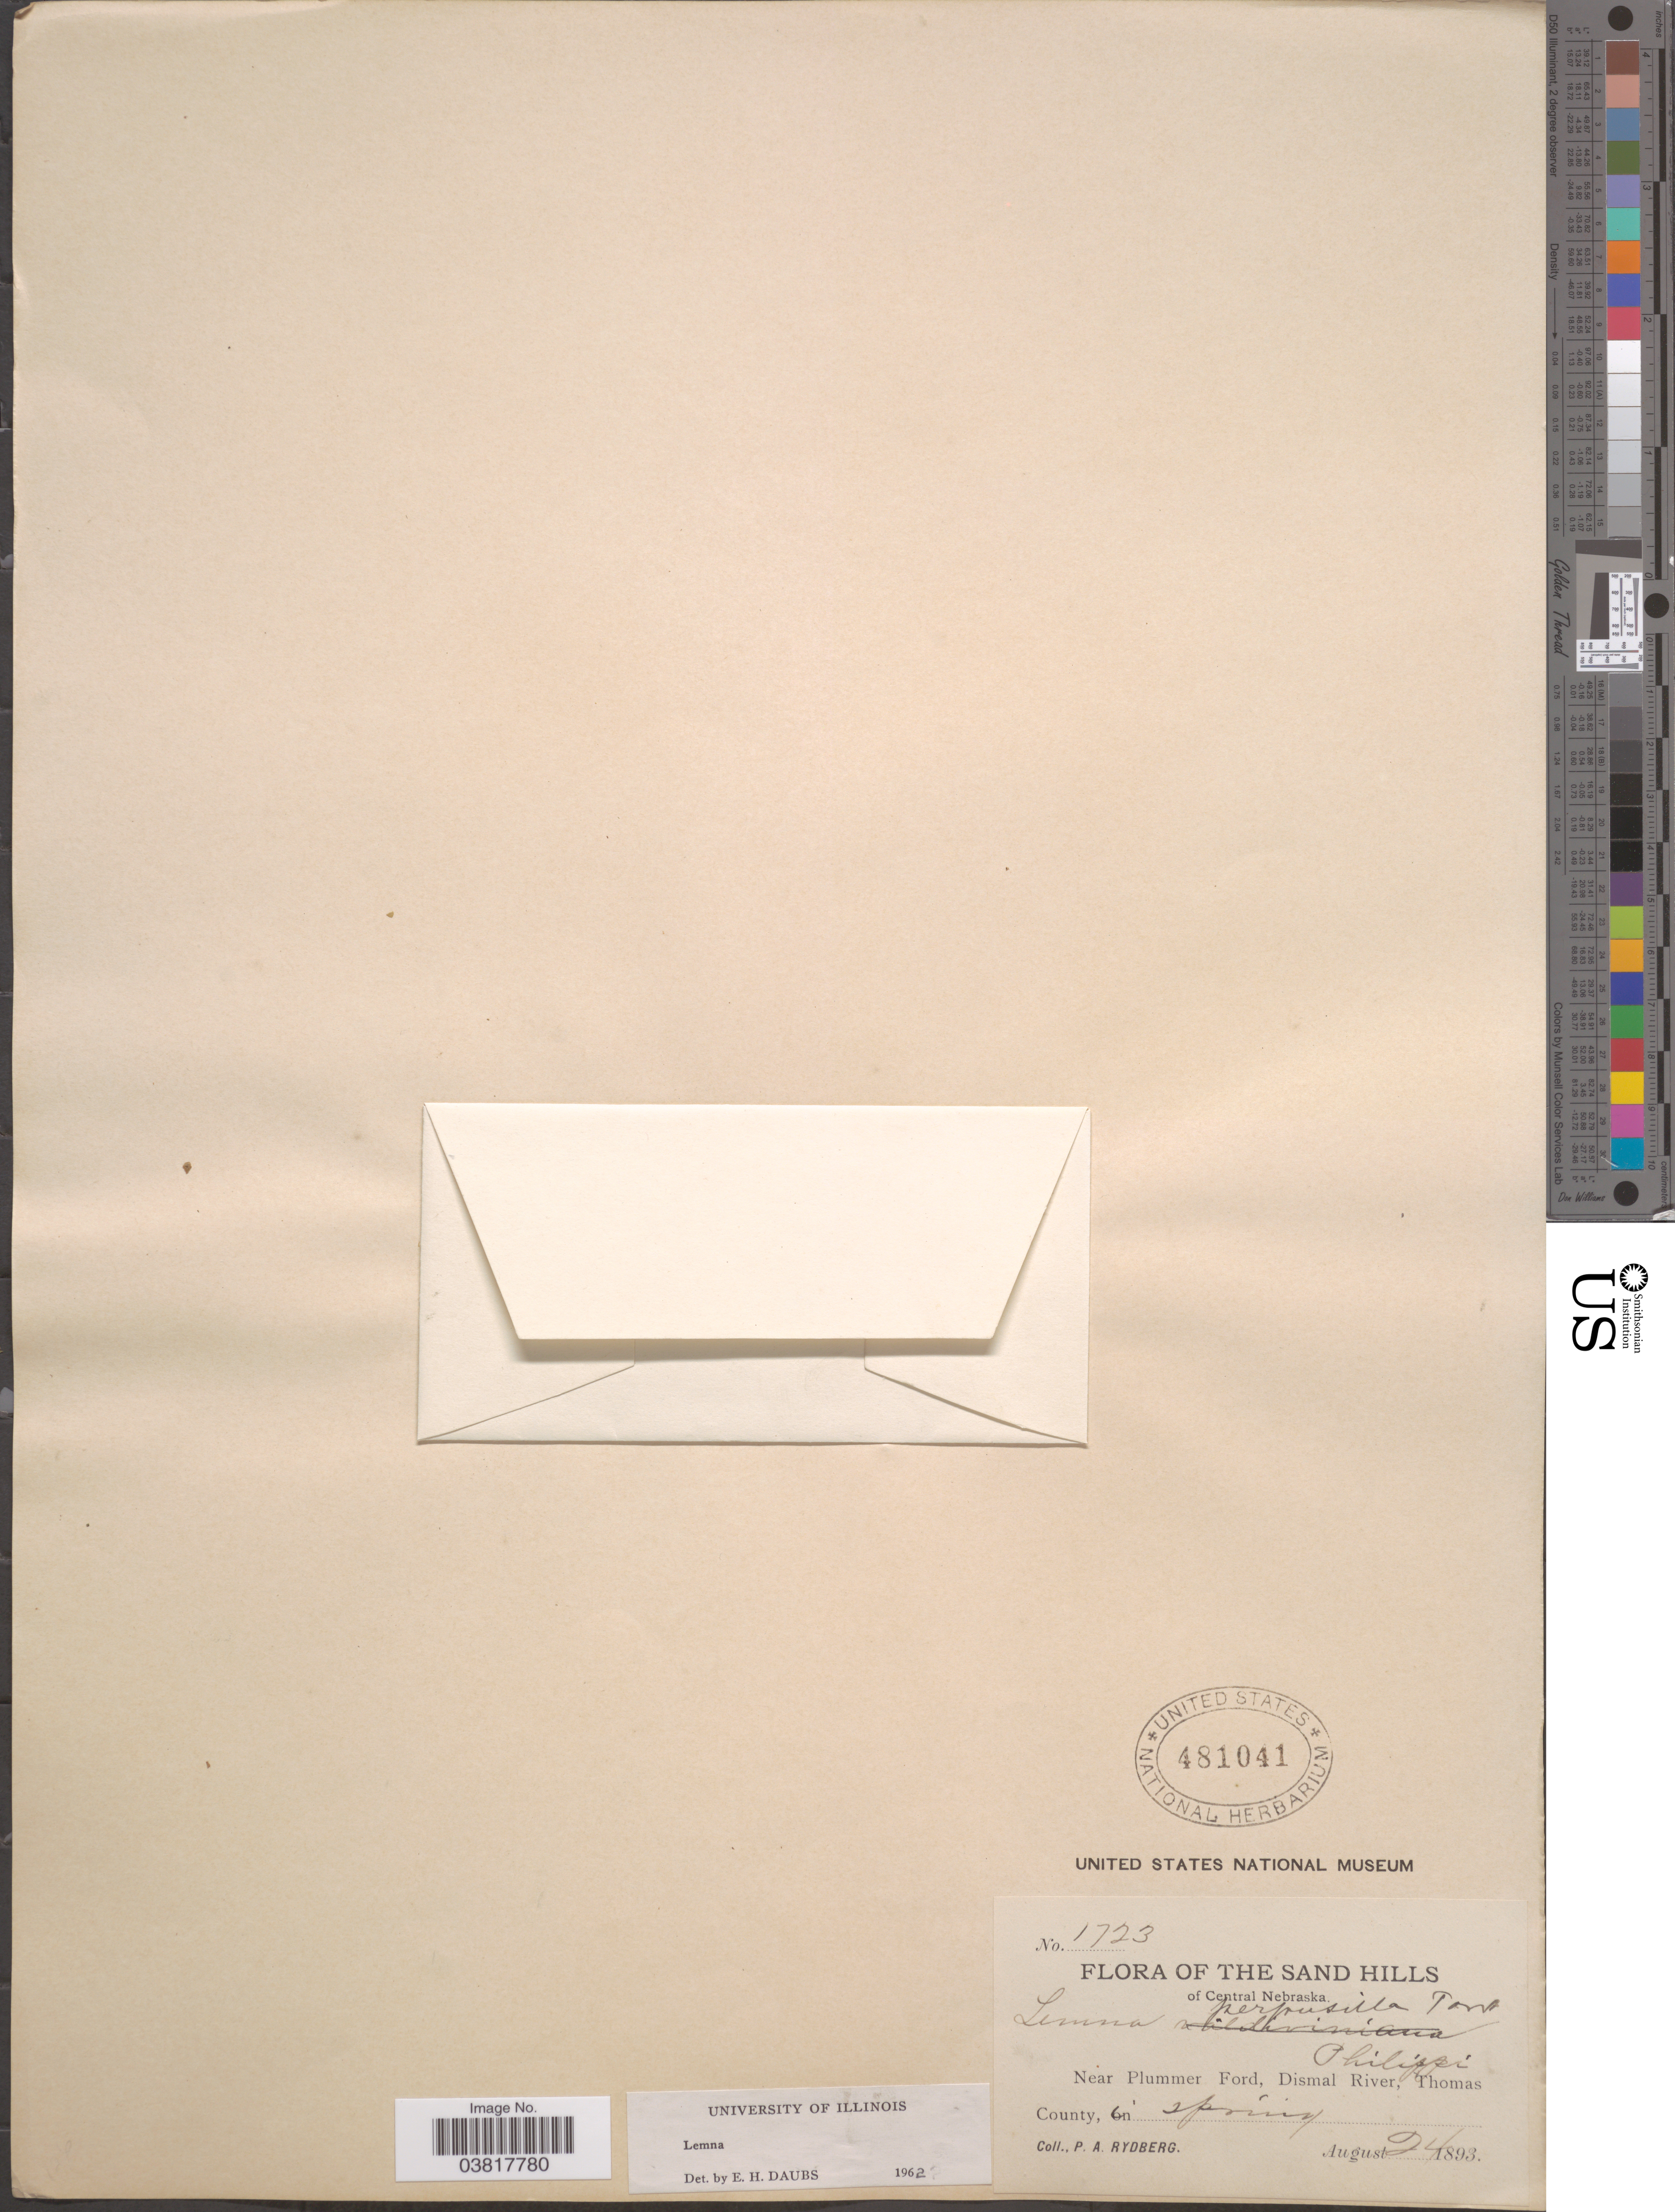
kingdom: Plantae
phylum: Tracheophyta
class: Liliopsida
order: Alismatales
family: Araceae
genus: Lemna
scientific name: Lemna sp.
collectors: P. A. Rydberg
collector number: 1723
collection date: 1893-08-24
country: United States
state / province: Nebraska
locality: The Sand Hills of Central Nebraska. Near Plummer Ford, Dismal River, Thomas County.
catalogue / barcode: US 481041